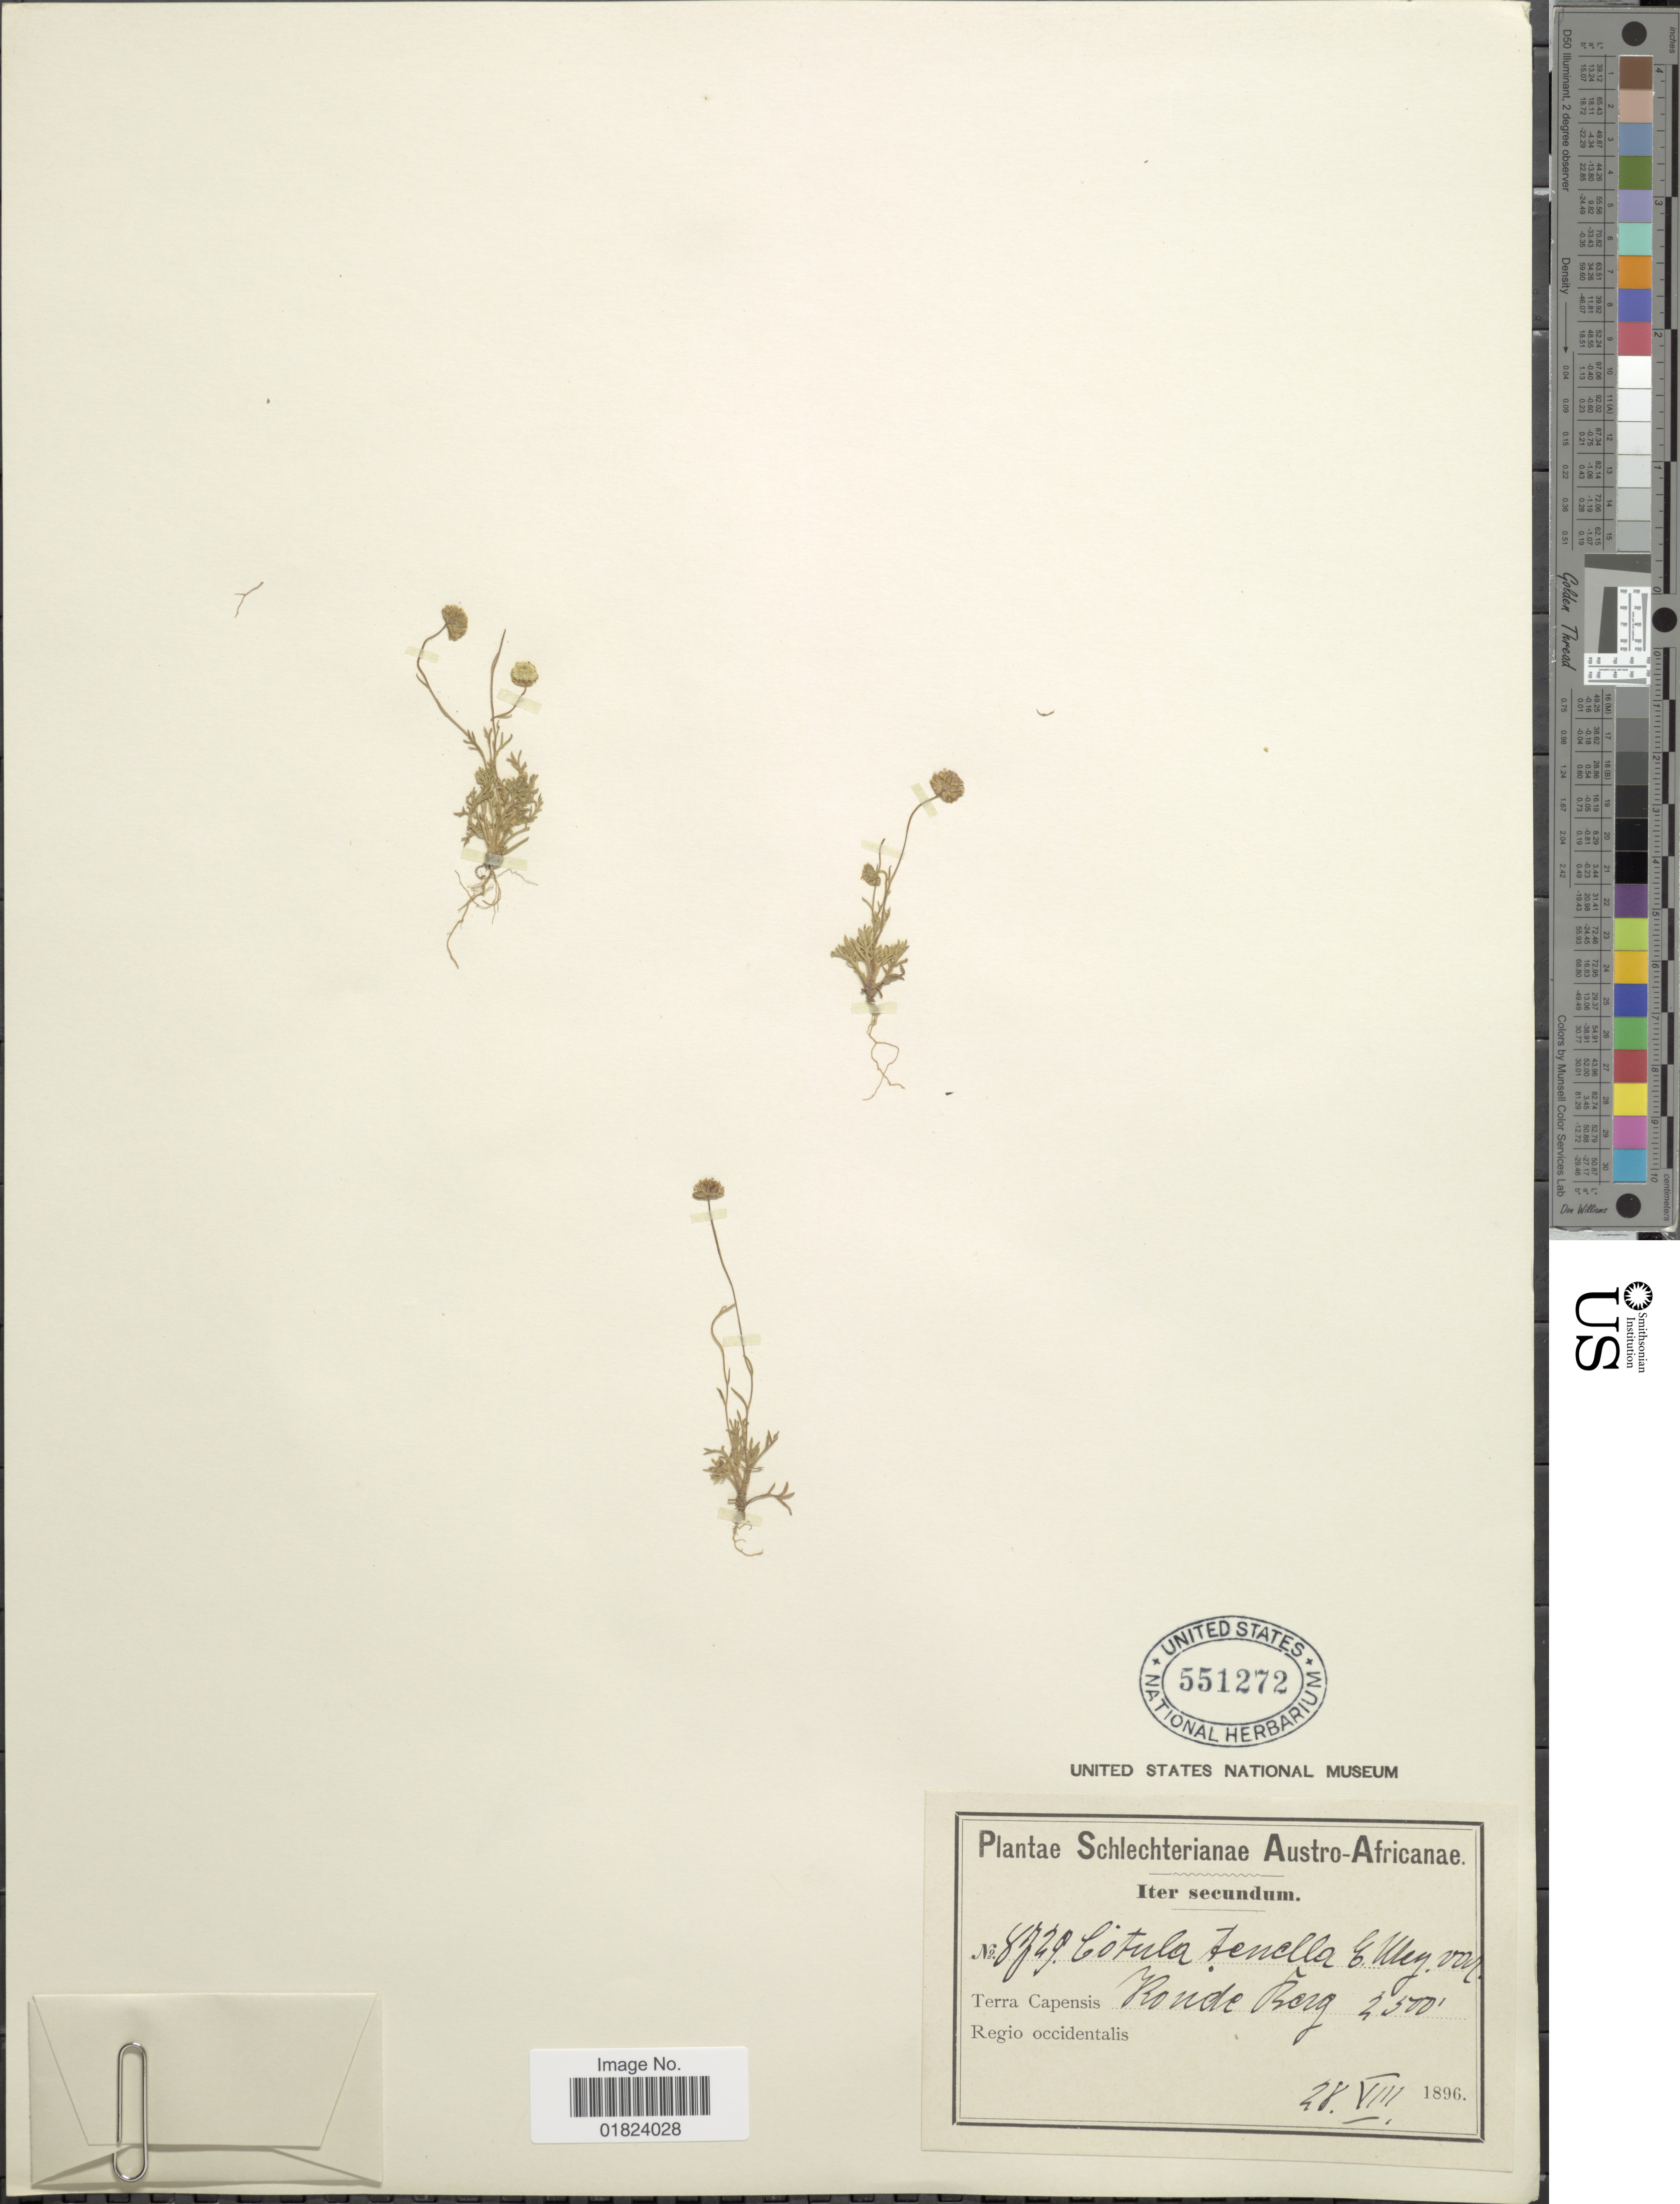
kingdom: Plantae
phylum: Tracheophyta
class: Magnoliopsida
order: Asterales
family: Asteraceae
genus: Cotula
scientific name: Cotula sp.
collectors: Schlechter, --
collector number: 8729*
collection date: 1896-08-28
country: South Africa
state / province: Western Cape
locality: Austro-Africanae, iter secundum, Terra Capensis Koudeberg, Regio occidentalis.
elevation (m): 762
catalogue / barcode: US 551272